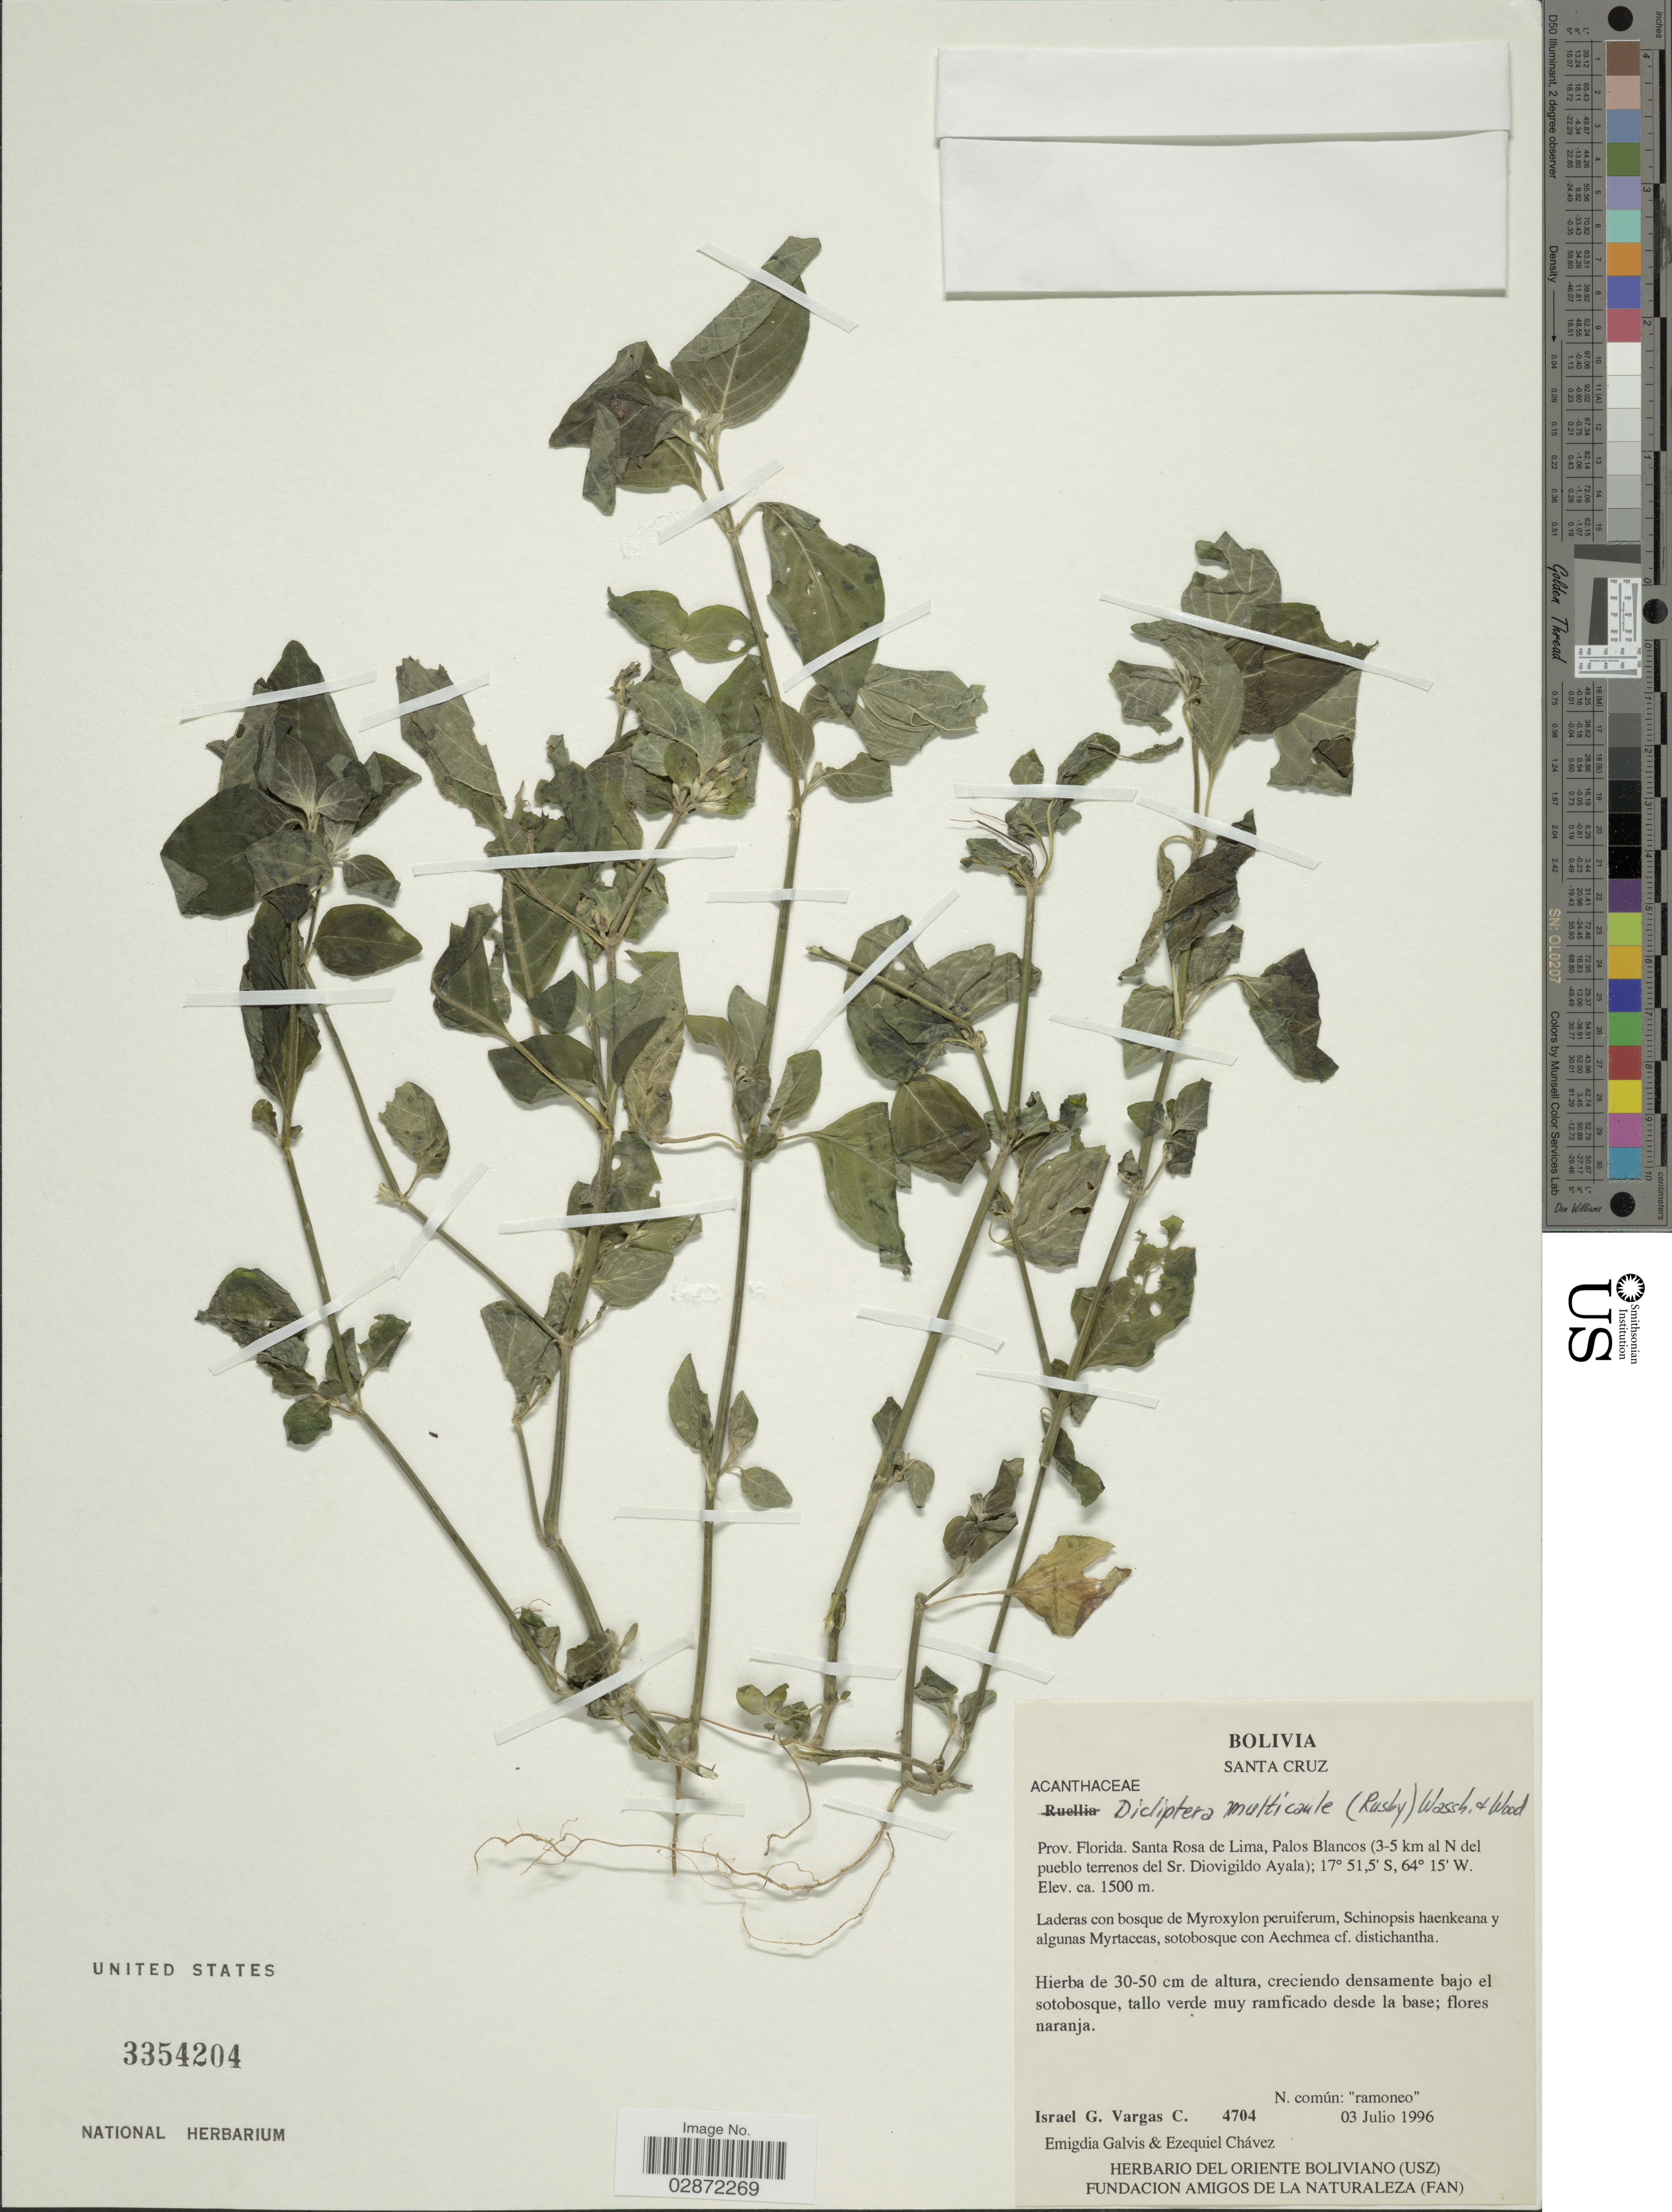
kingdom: Plantae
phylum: Tracheophyta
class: Magnoliopsida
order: Lamiales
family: Acanthaceae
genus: Dicliptera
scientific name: Dicliptera squarrosa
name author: Nees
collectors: I. Vargas C., E. Galvis & E. Chávez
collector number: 4704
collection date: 1996-07-03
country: Bolivia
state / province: Santa Cruz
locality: Prov. Florida. Santa Rosa de Lima, Palos Blancos (3-5 km al N del pueblo terrenos del St. Diovigildo Ayala).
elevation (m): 1500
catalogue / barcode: US 3354204